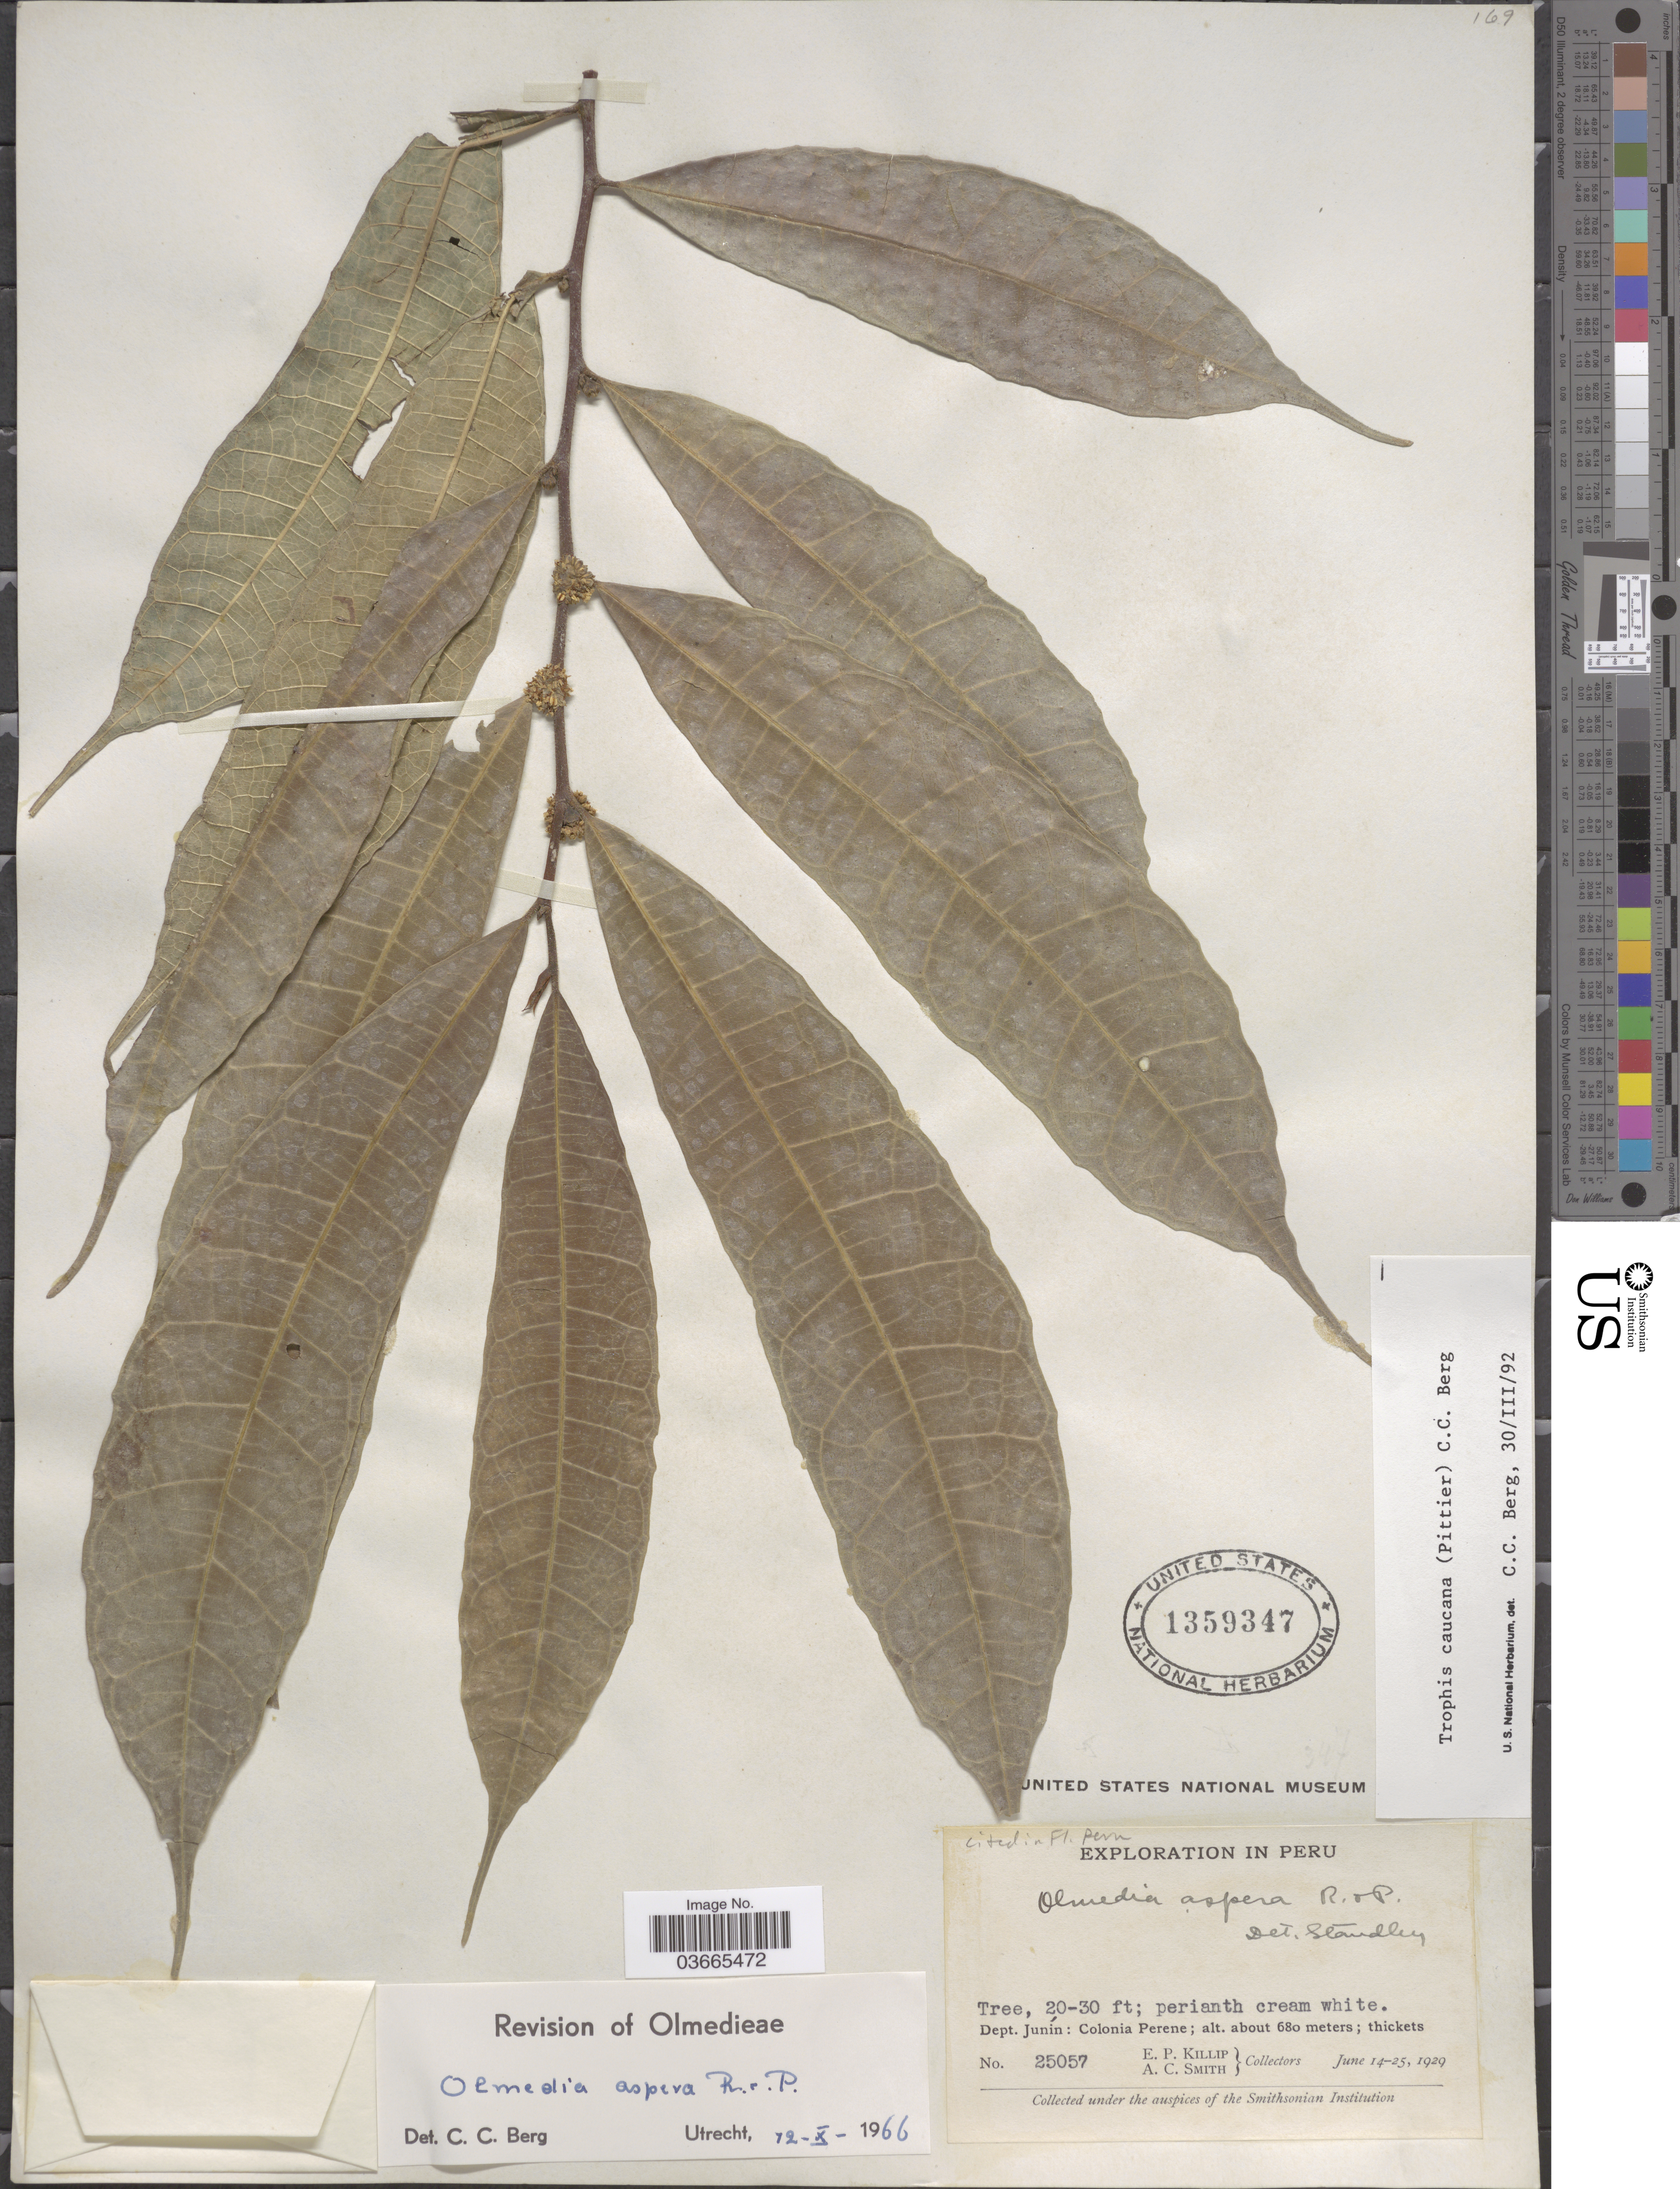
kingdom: Plantae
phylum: Tracheophyta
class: Magnoliopsida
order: Rosales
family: Moraceae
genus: Olmedia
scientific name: Olmedia aspera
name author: Ruiz & Pav.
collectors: E. P. Killip & A. C. Smith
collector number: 25057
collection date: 1929-06-14/1929-06-25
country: Peru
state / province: Junín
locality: Dept. Junín : Colonia Perene.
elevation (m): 680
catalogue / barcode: US 1359347